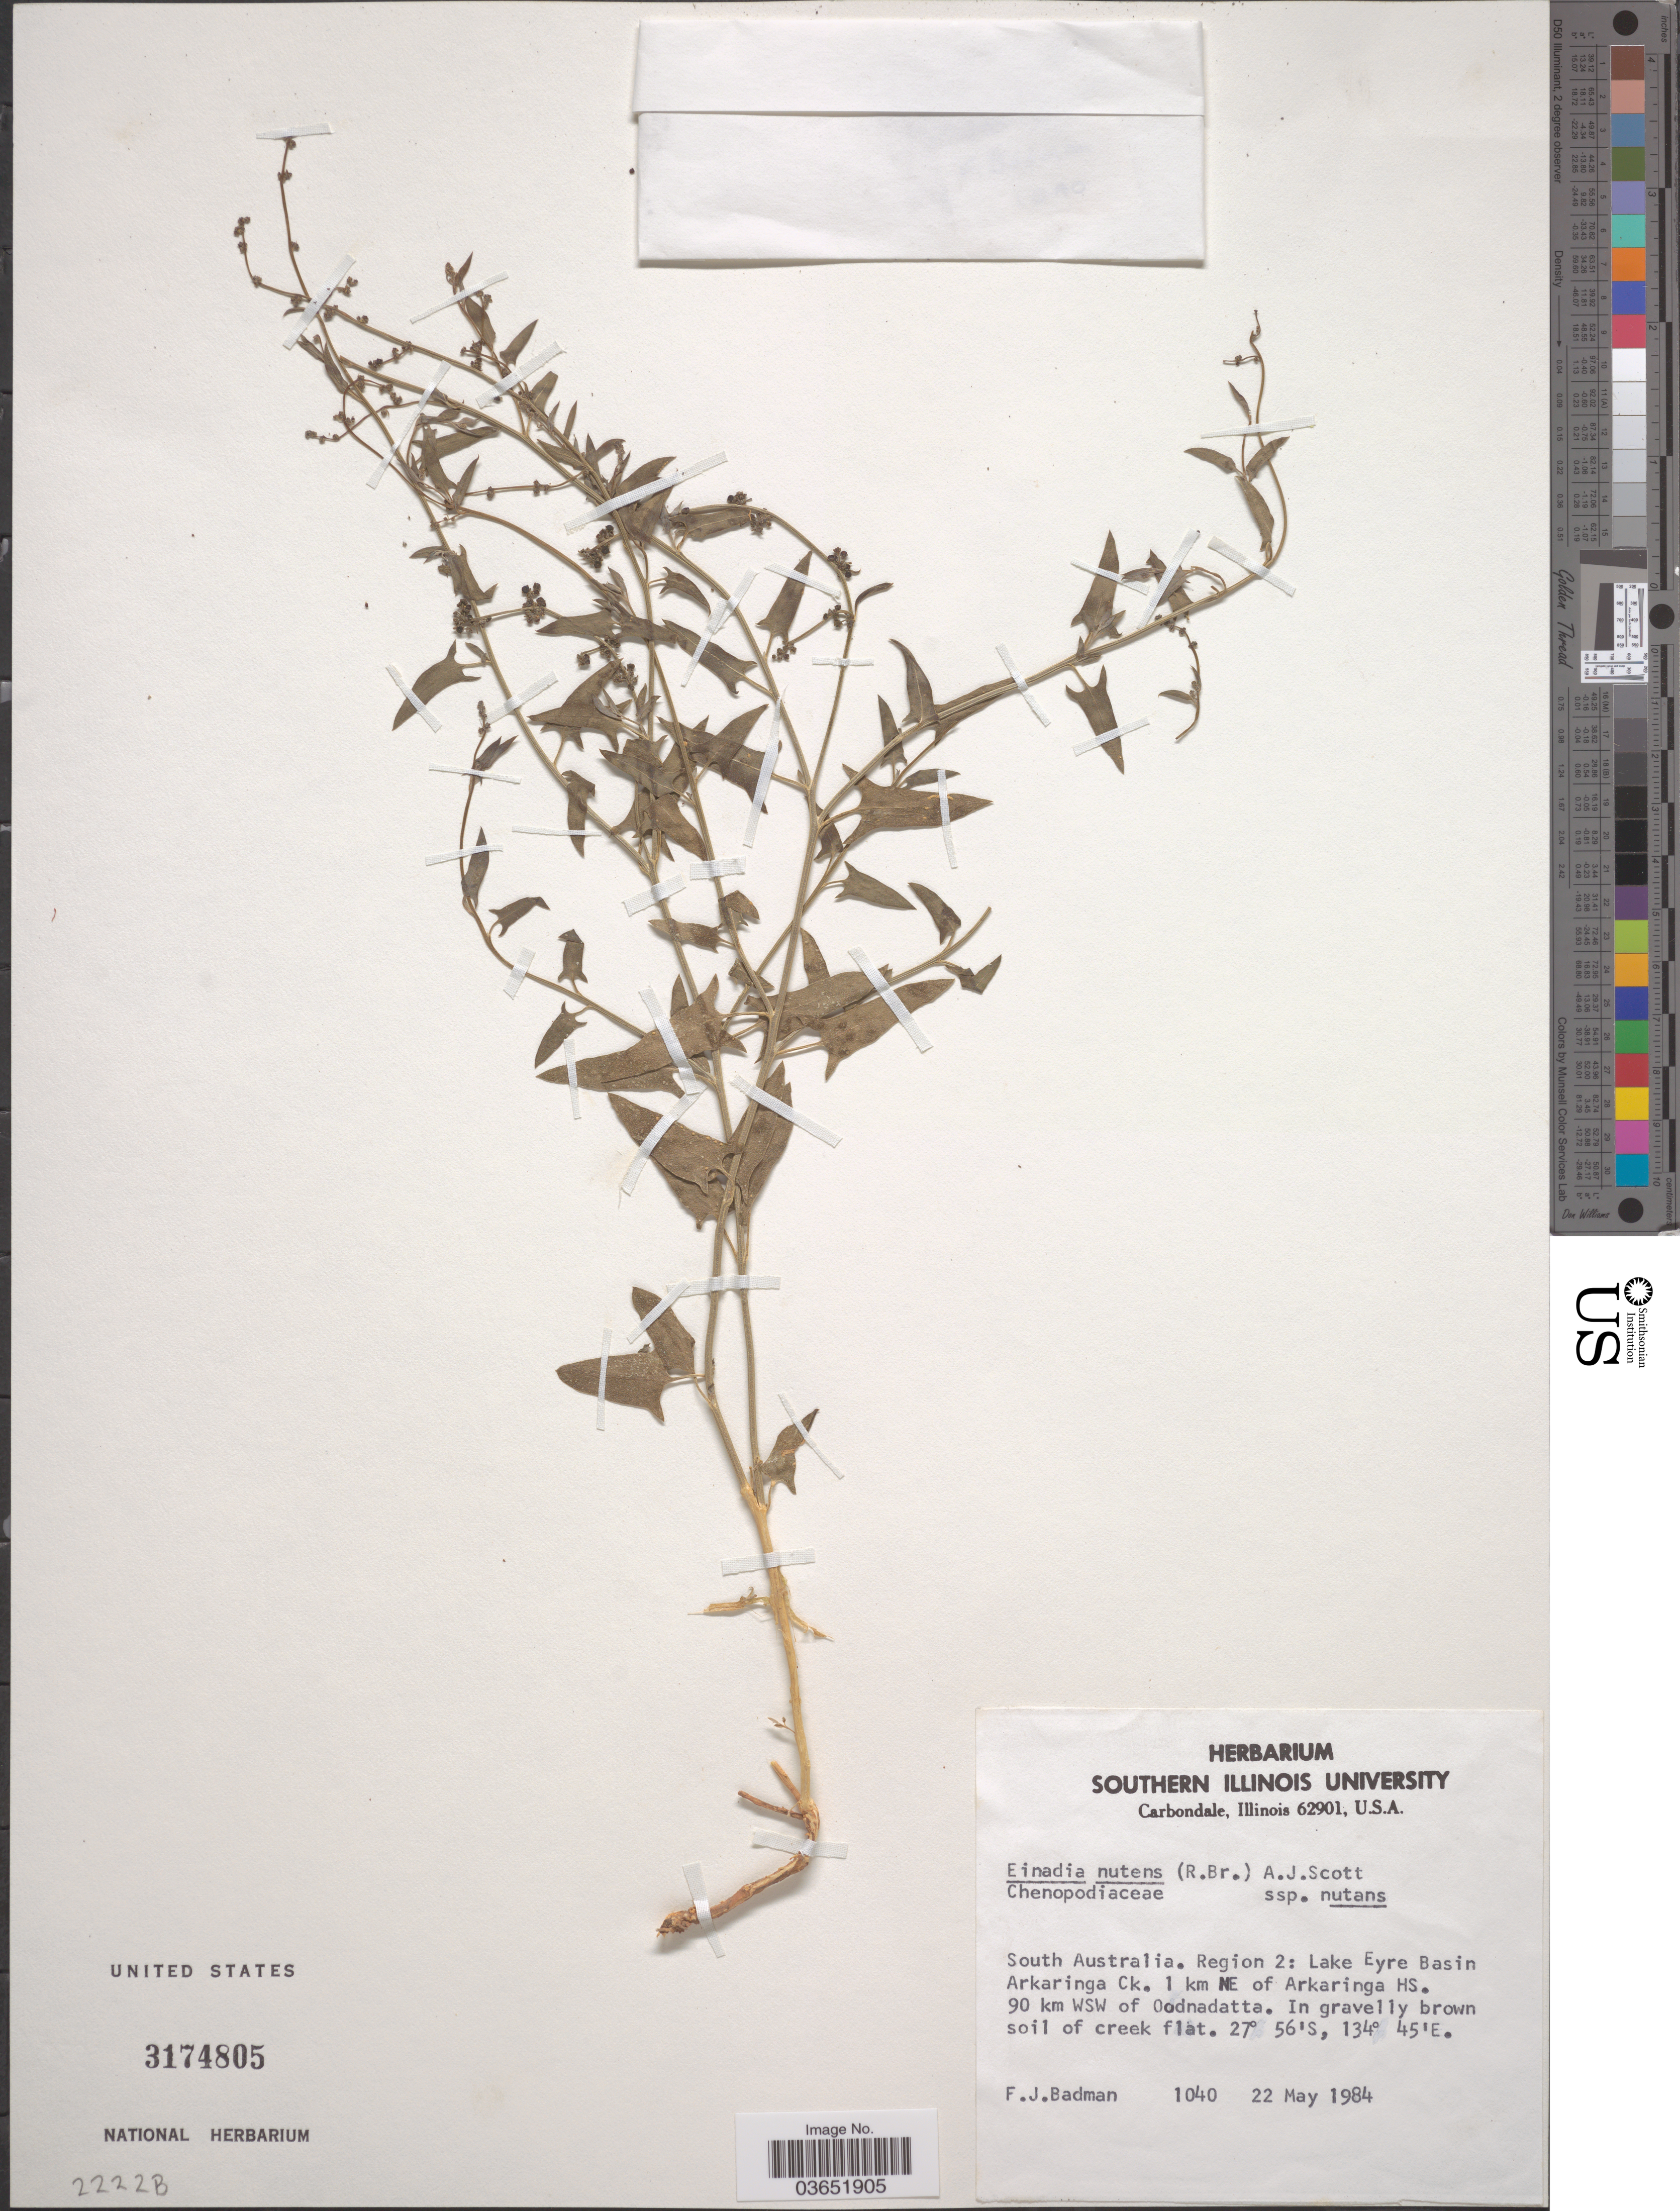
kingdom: Plantae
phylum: Tracheophyta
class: Magnoliopsida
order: Caryophyllales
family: Amaranthaceae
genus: Chenopodium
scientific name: Chenopodium nutans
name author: (R. Br.) S. Fuentes & Borsch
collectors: F. Badman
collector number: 1040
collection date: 1984-05-22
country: Australia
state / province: South Australia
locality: Region 2: Lake Eyre Basin Arkaringa Ck. 1 km NE of Arkaringa HS. 90 km WSW of Oodnadatta.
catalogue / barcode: US 3174805